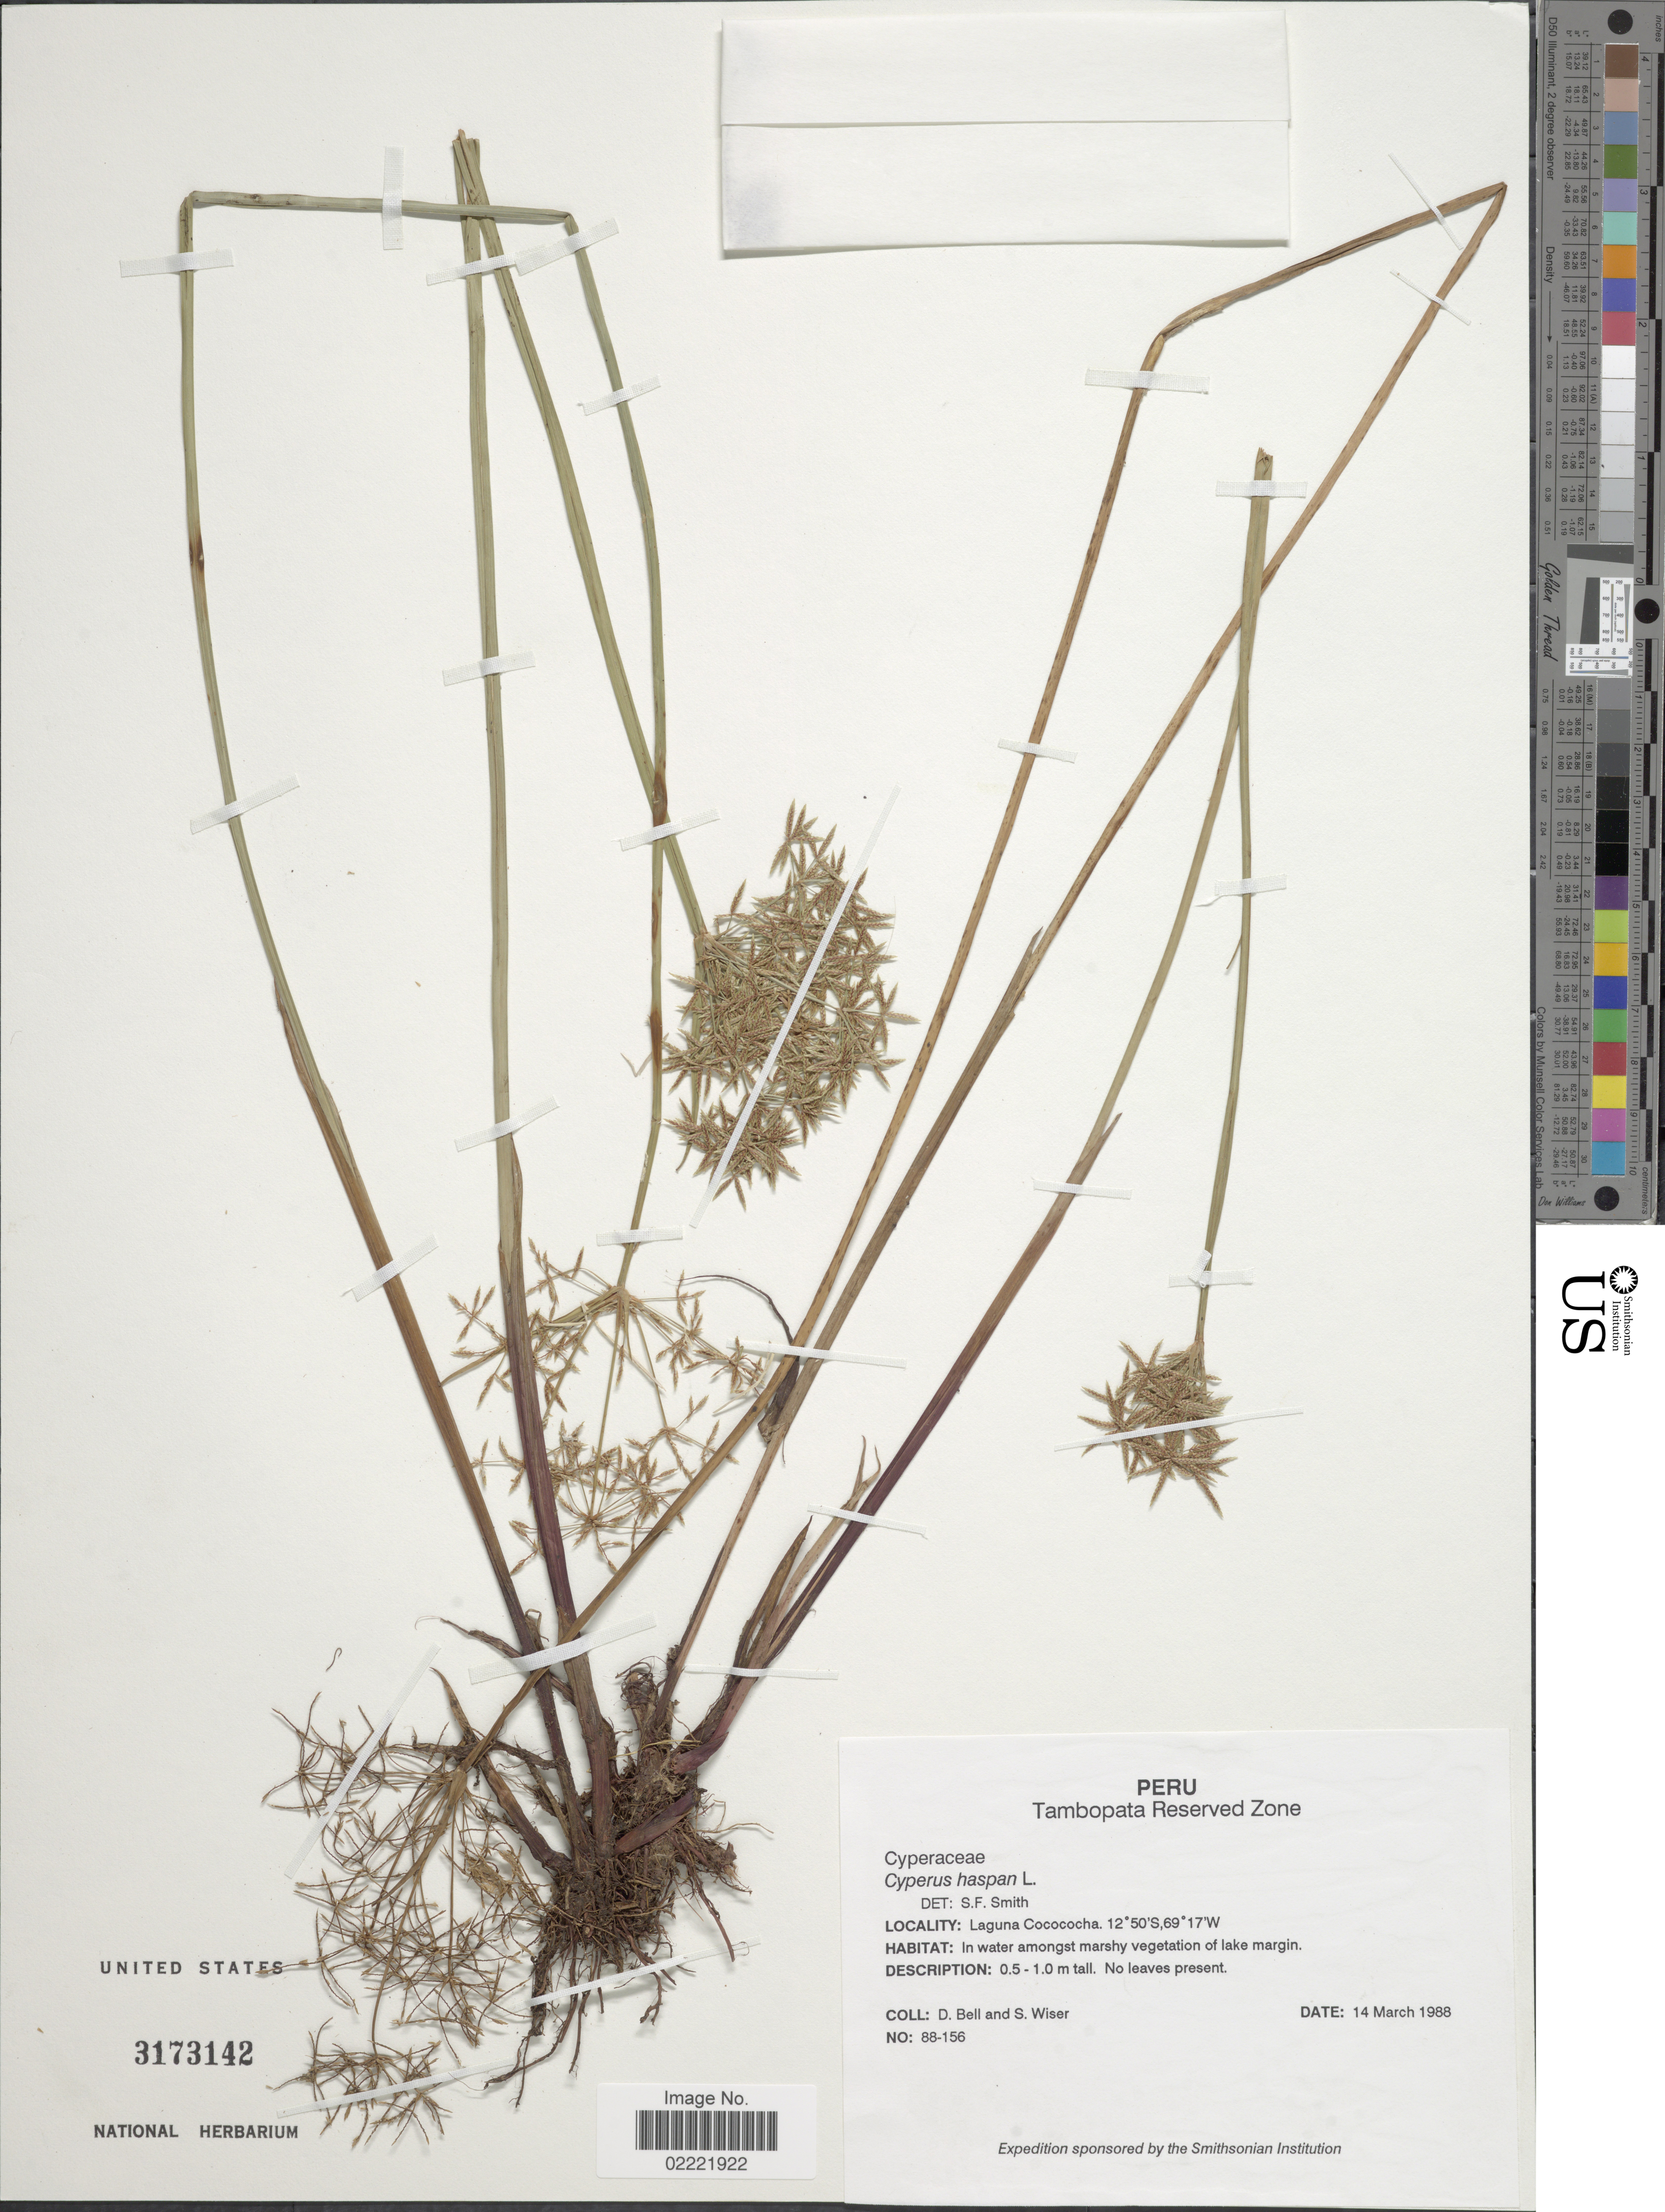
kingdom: Plantae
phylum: Tracheophyta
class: Liliopsida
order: Poales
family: Cyperaceae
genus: Cyperus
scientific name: Cyperus haspan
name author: L.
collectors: D. A. Bell & S. Wiser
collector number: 88-156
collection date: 1988-03-14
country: Peru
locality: Tambopata Reserved Zone, Laguna Cocococha, in water amongst marshy vegetation of lake margin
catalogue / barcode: US 3173142